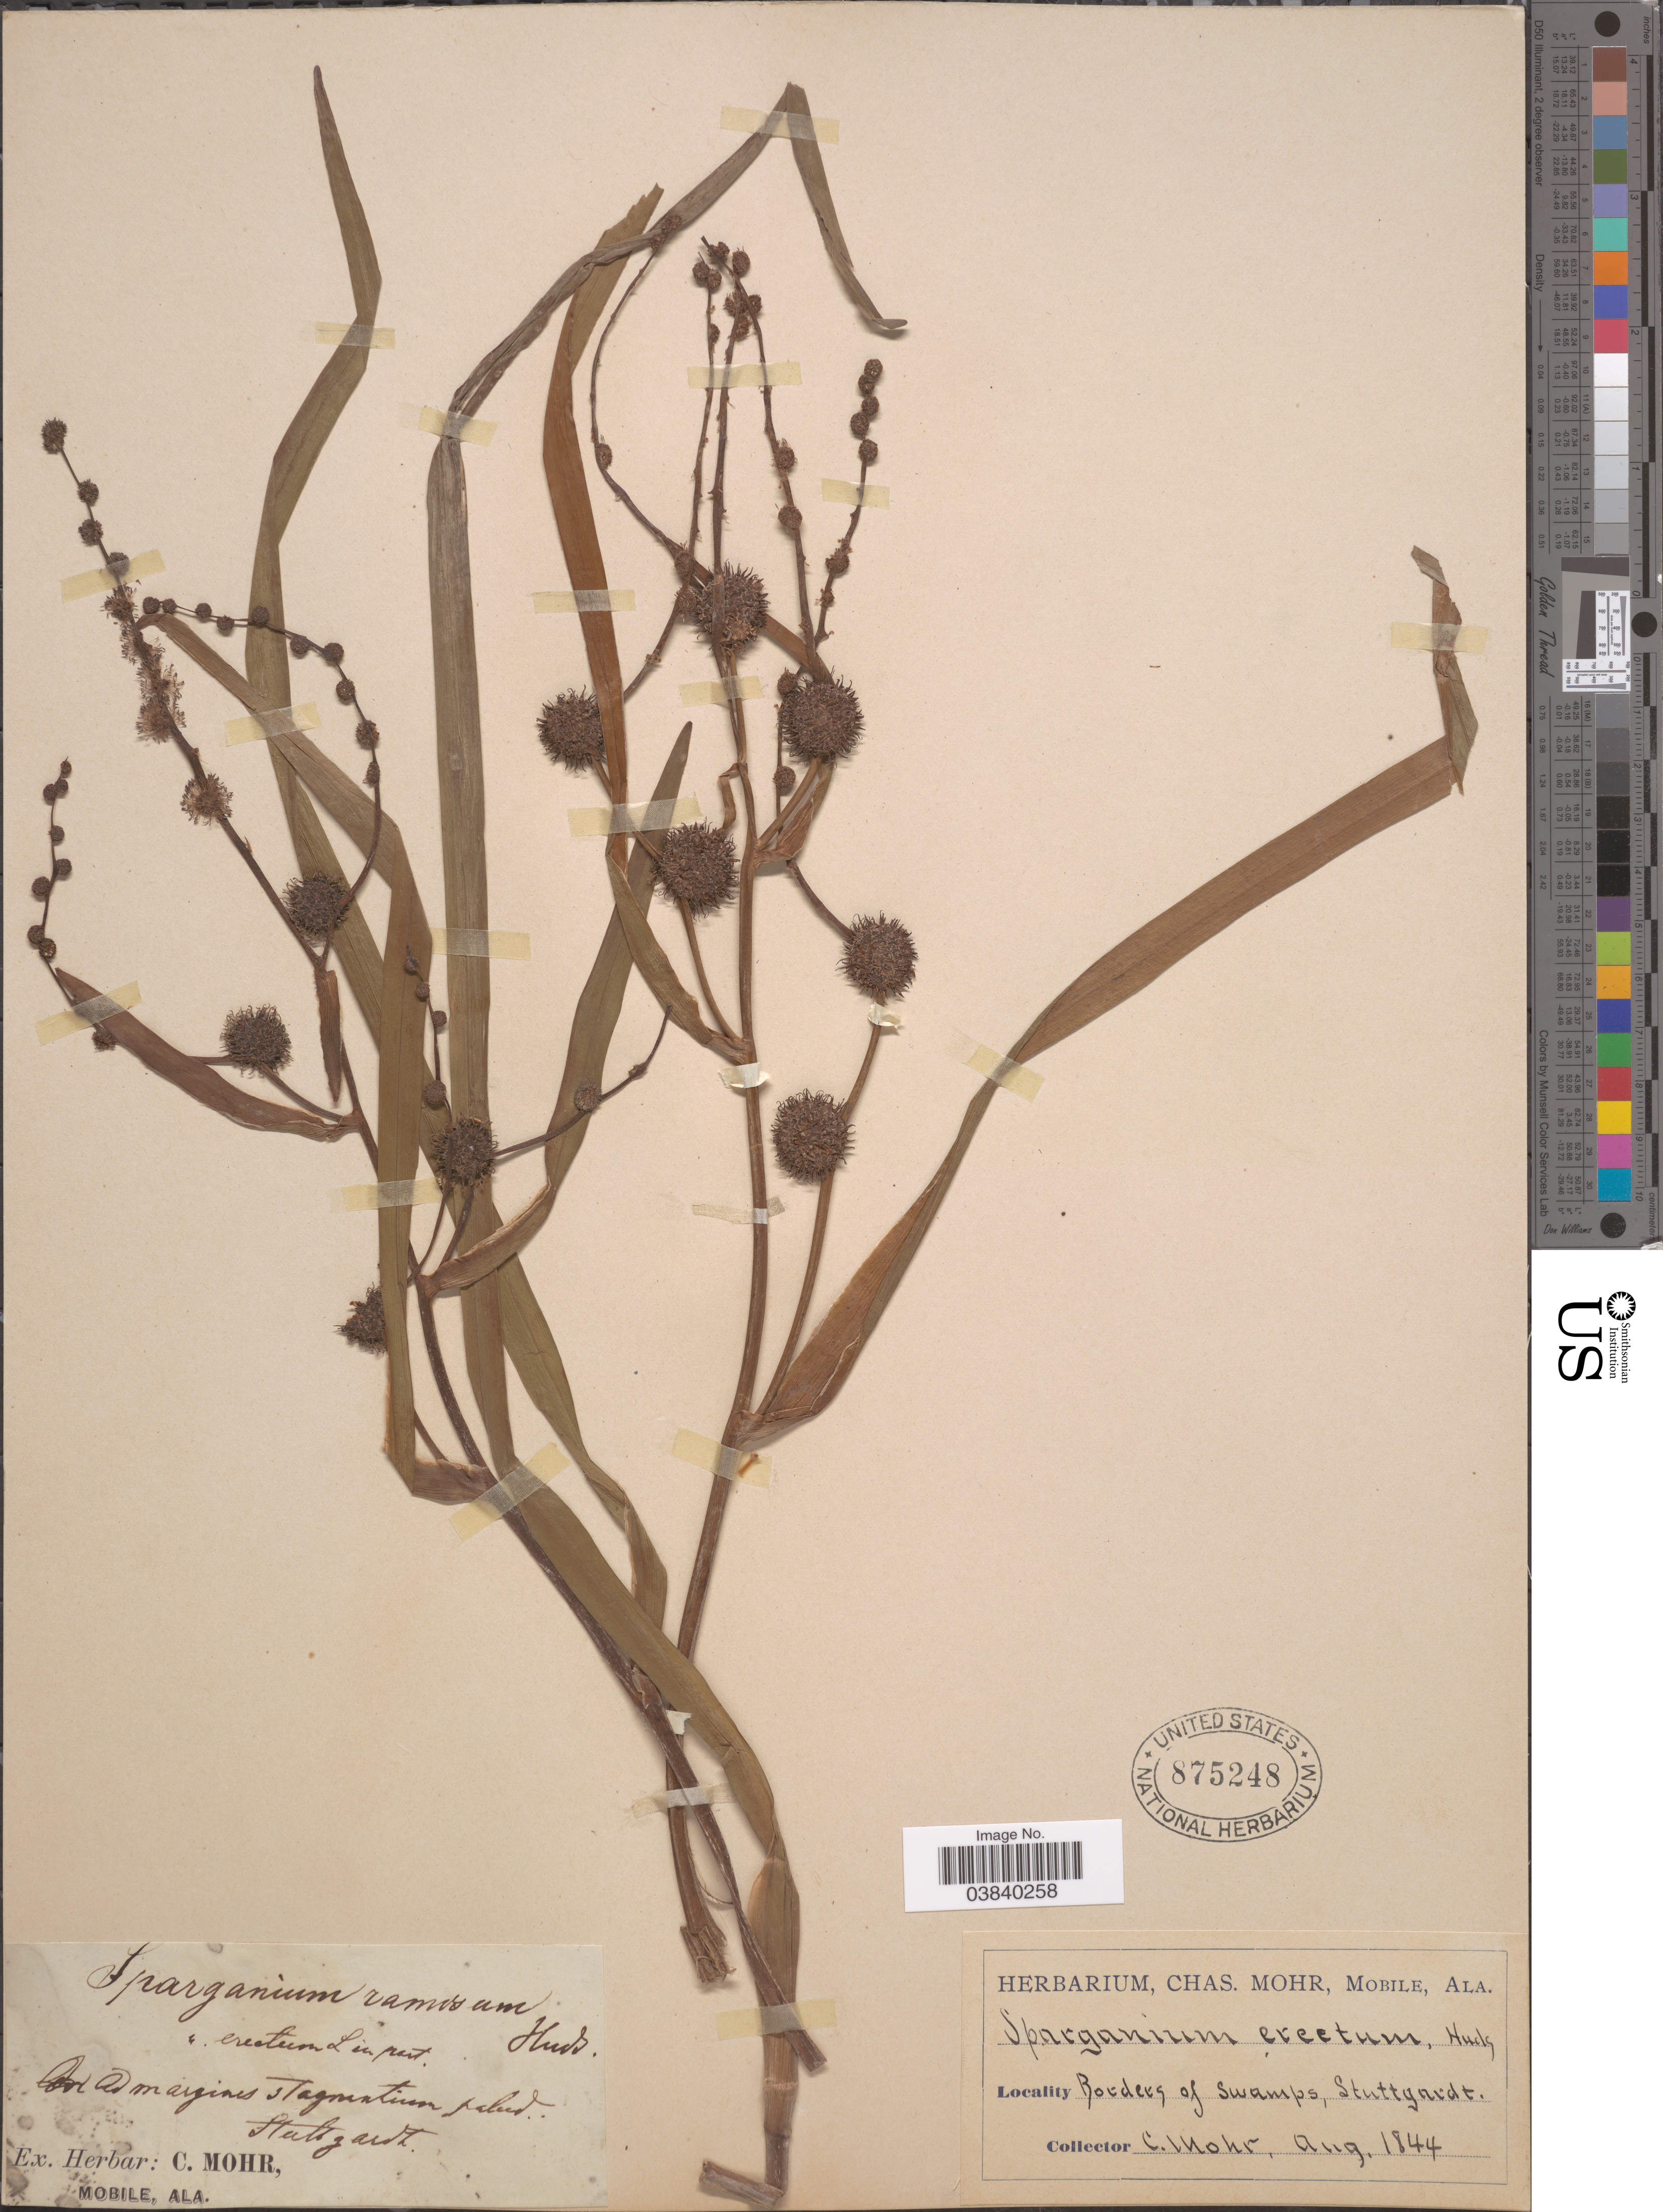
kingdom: Plantae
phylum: Tracheophyta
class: Liliopsida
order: Poales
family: Typhaceae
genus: Sparganium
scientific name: Sparganium erectum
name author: L.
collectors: Mohr, C. T. (herbarium)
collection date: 1844-08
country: United States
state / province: Alabama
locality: Borders of Swamps, Stuttgardt.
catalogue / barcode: US 875248